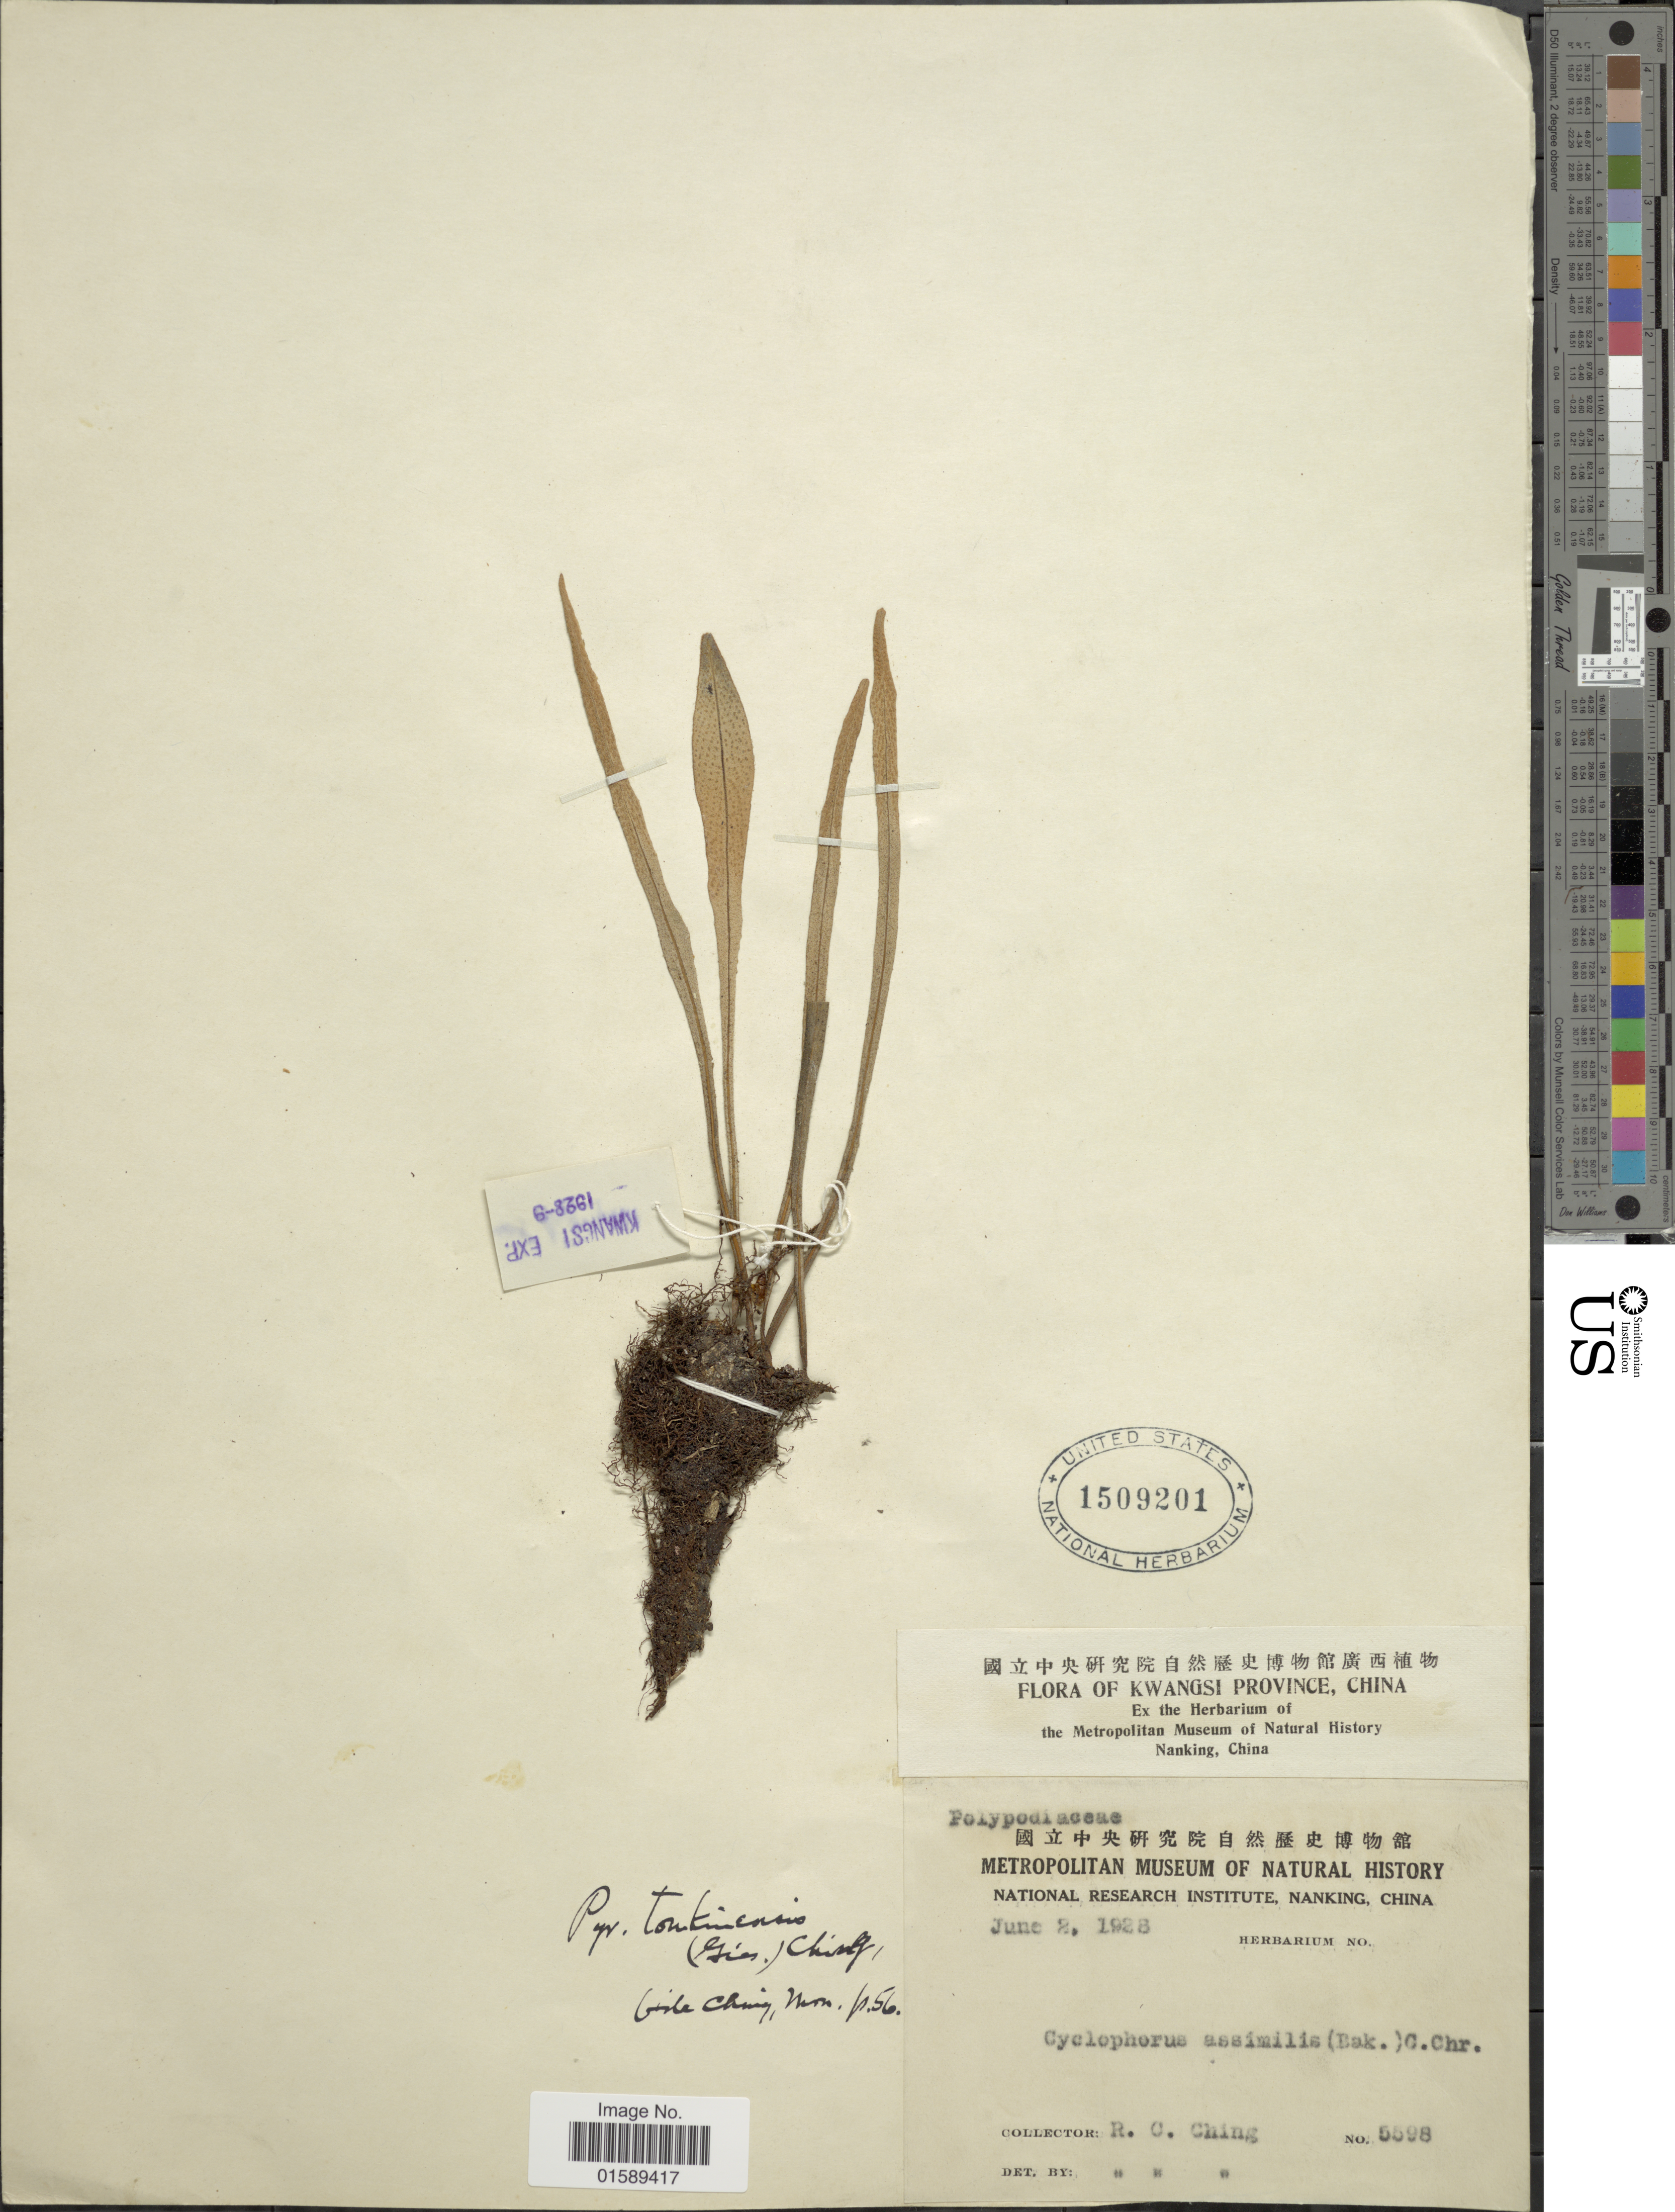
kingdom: Plantae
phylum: Tracheophyta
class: Polypodiopsida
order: Polypodiales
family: Polypodiaceae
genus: Pyrrosia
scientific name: Pyrrosia tonkinensis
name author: (Giesenh.) Ching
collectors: R. C. Ching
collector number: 5598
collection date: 1928-06-02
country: China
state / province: Guangxi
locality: Kwangsi Province, China.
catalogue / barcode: US 1509201